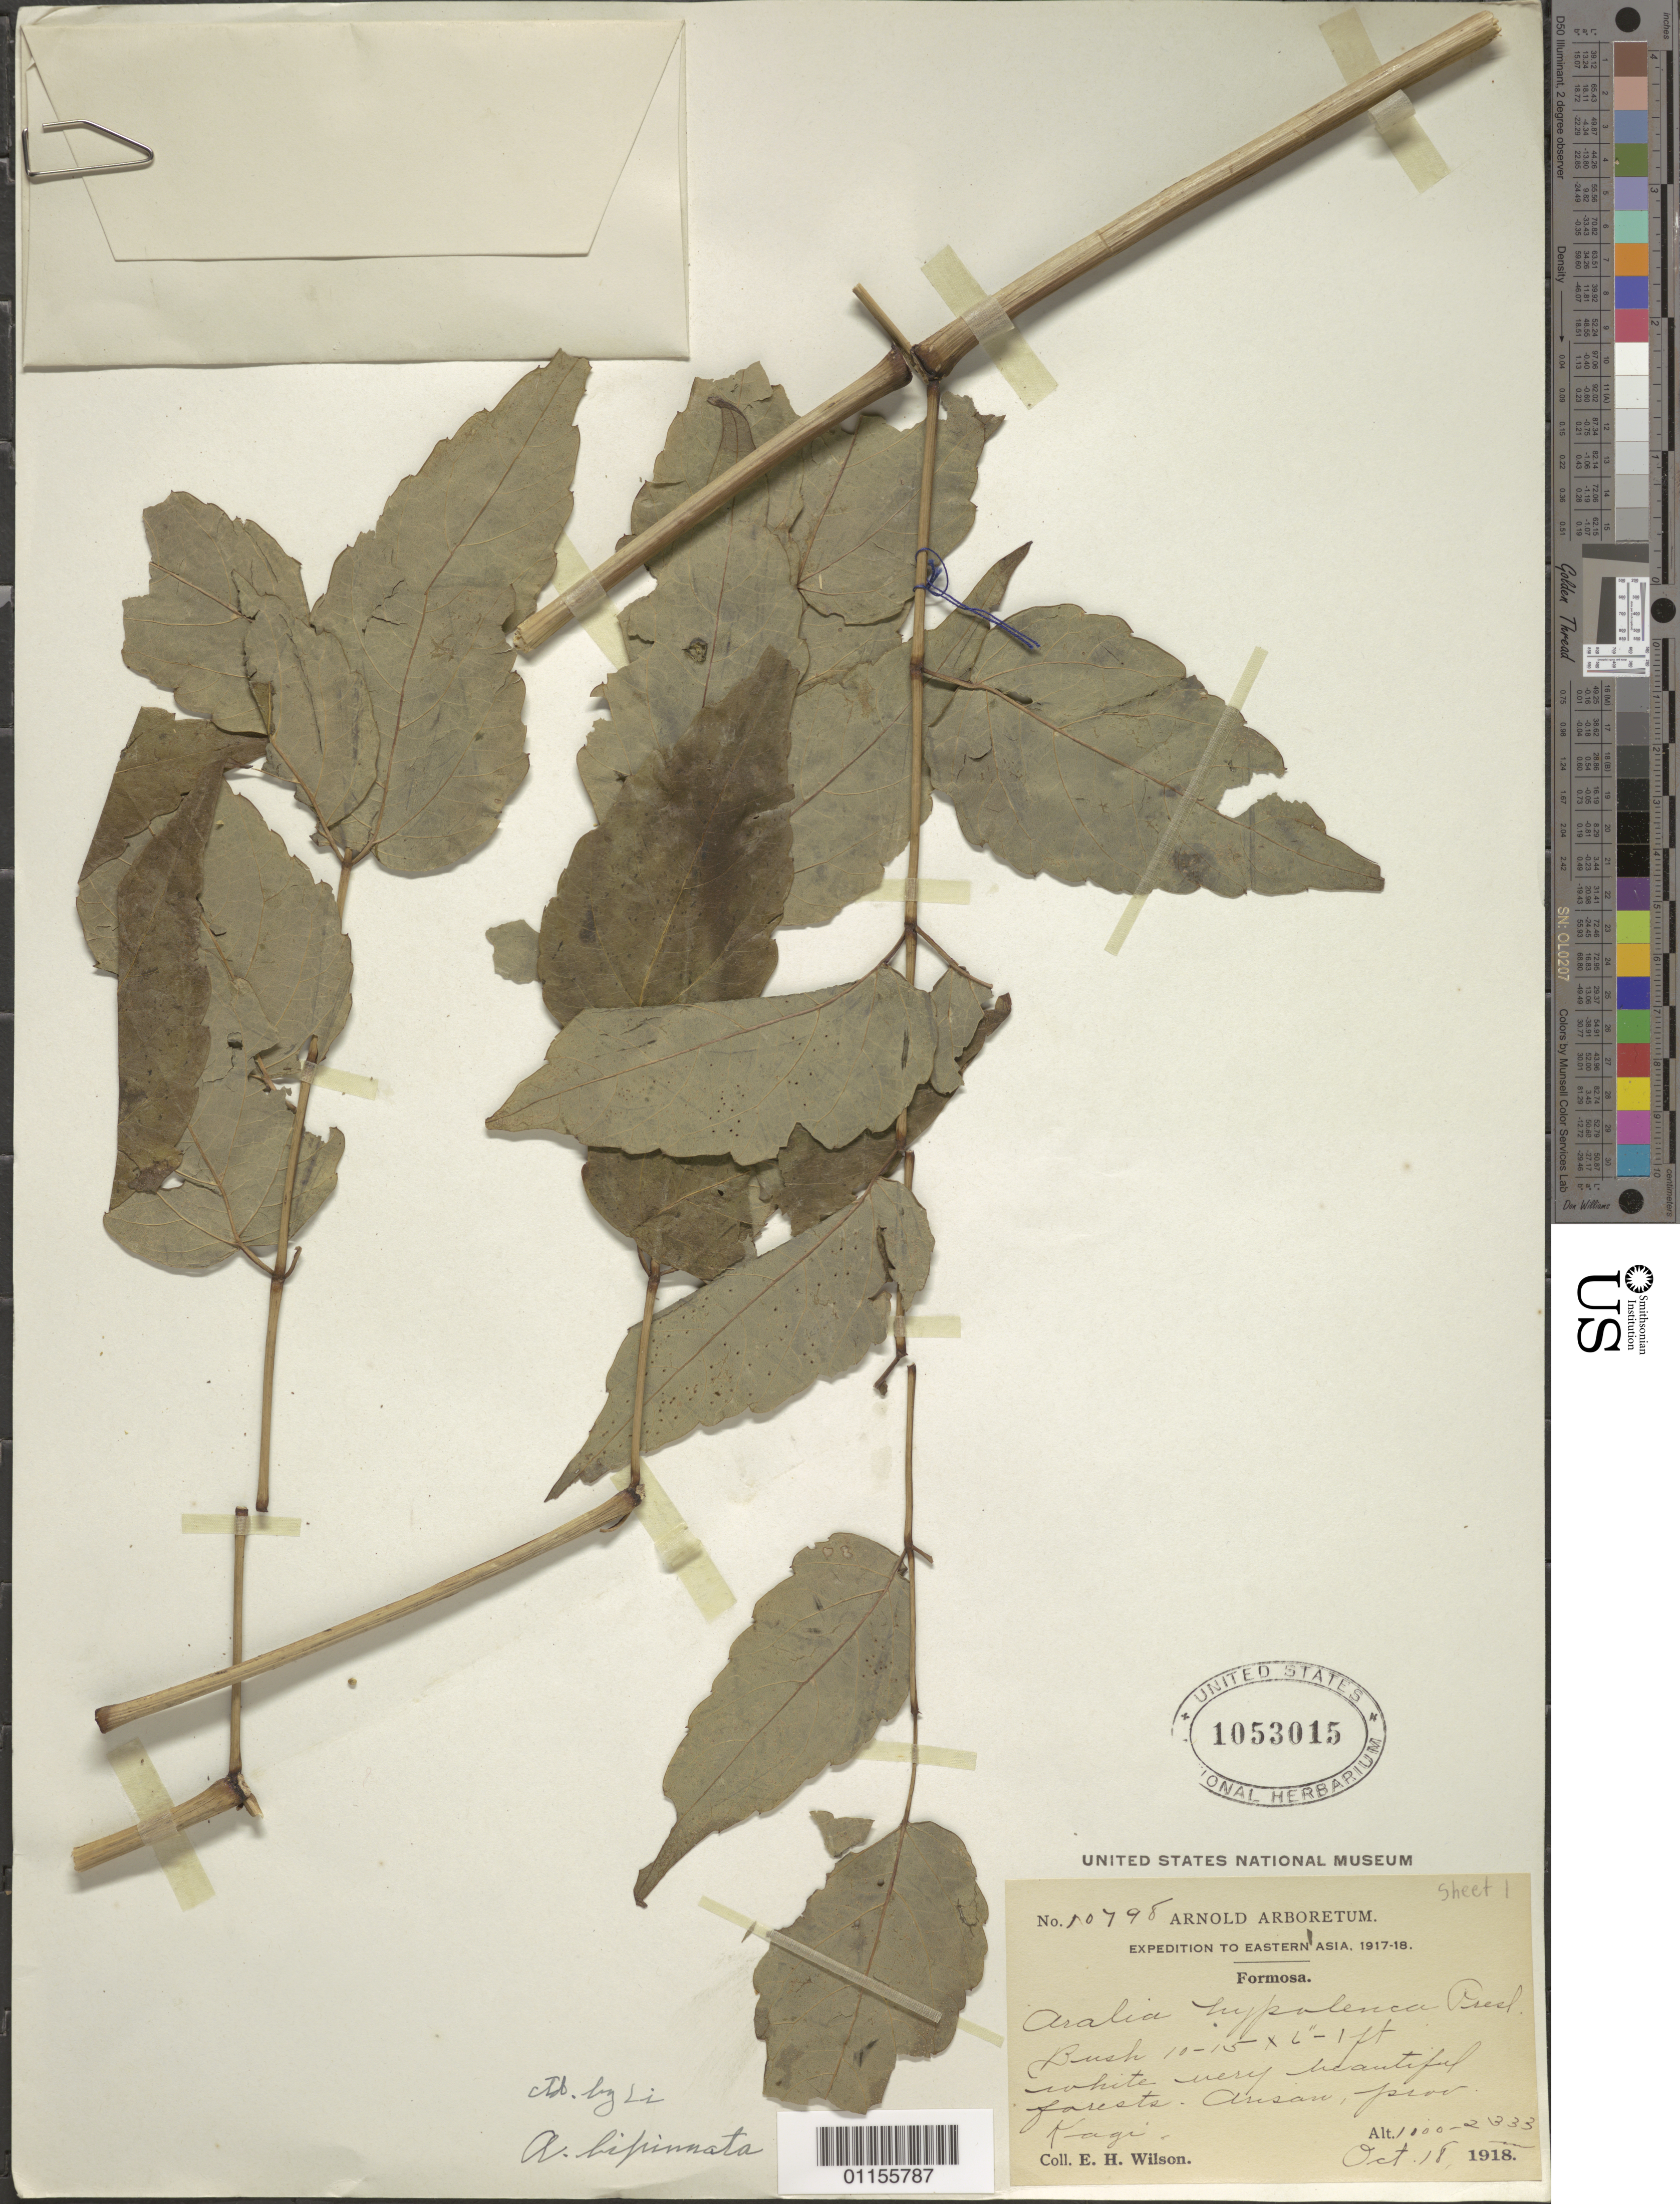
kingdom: Plantae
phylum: Tracheophyta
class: Magnoliopsida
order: Apiales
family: Araliaceae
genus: Aralia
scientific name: Aralia bipinnata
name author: Blanco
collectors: E. H. Wilson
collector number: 10798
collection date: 1918-10-18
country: Taiwan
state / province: Kagi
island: Taiwan [Formosa]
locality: Formosa. Arisan.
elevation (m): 1100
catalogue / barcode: US 1053015